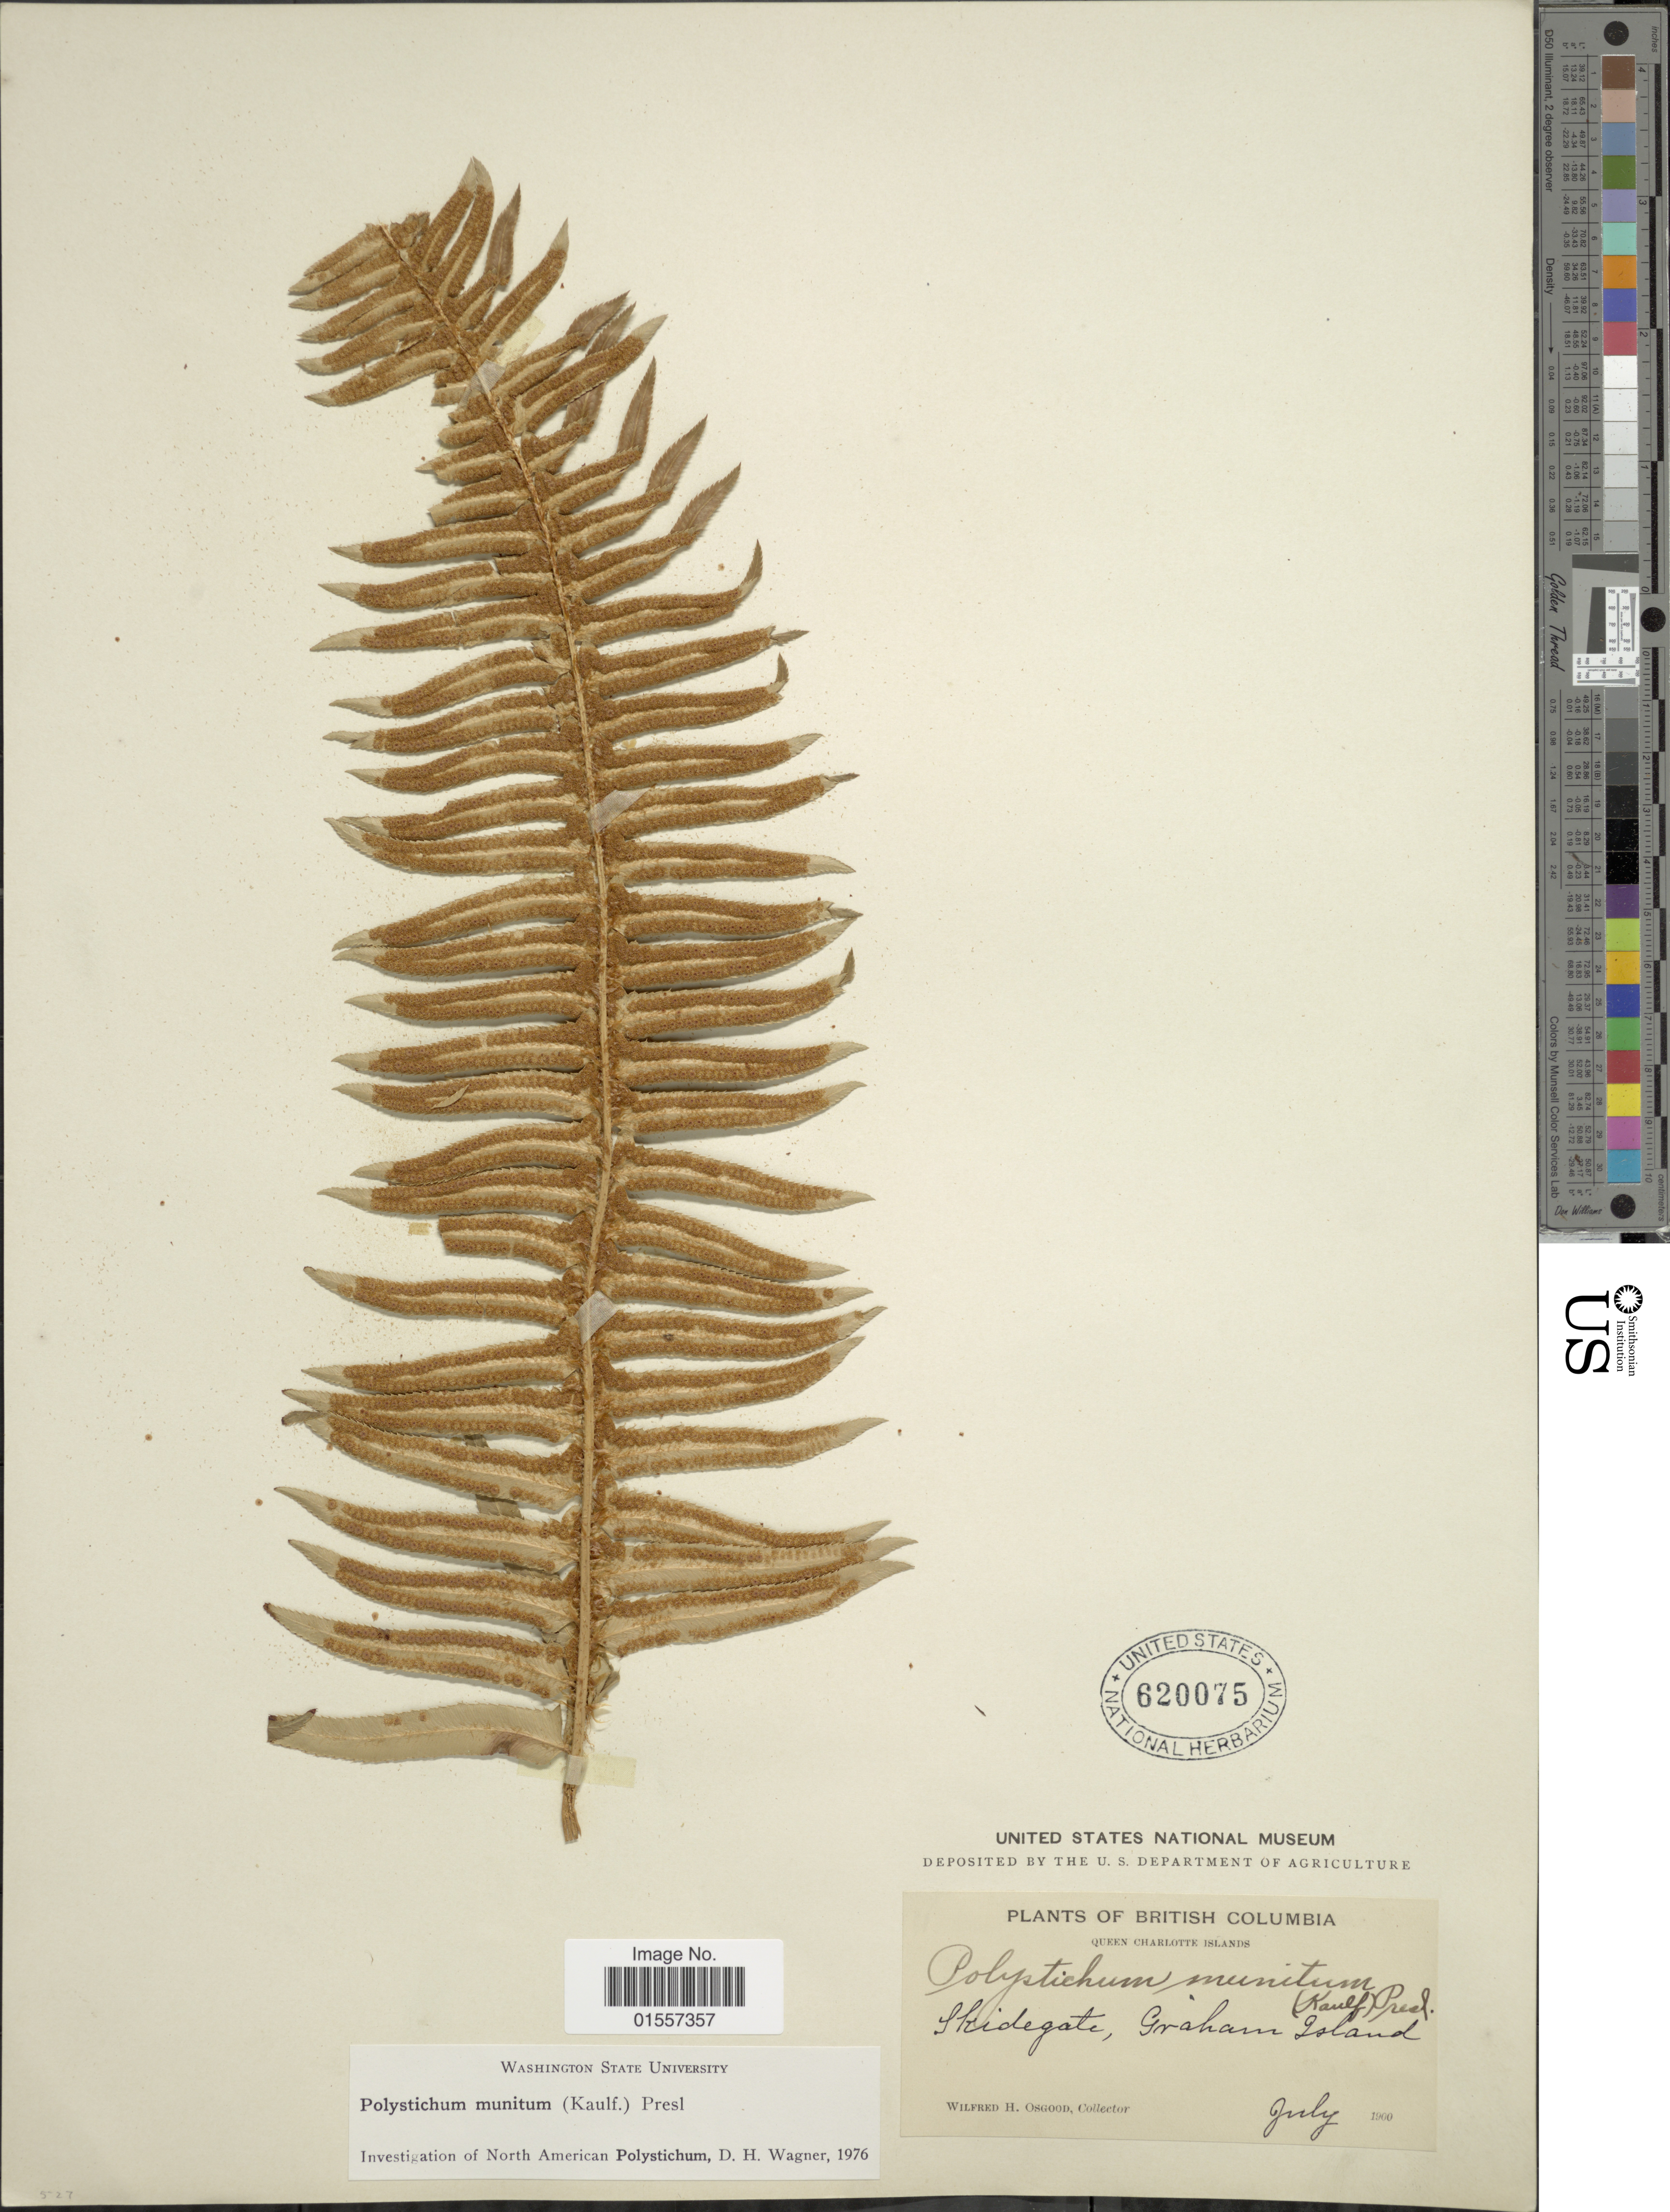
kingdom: Plantae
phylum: Tracheophyta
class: Polypodiopsida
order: Polypodiales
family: Dryopteridaceae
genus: Polystichum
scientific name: Polystichum munitum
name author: (Kaulf.) C. Presl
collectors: W. Osgood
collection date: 1900-07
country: Canada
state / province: British Columbia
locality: British Columbia, Queen Charlotte Islands, Skidegate, Graham Island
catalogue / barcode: US 620075